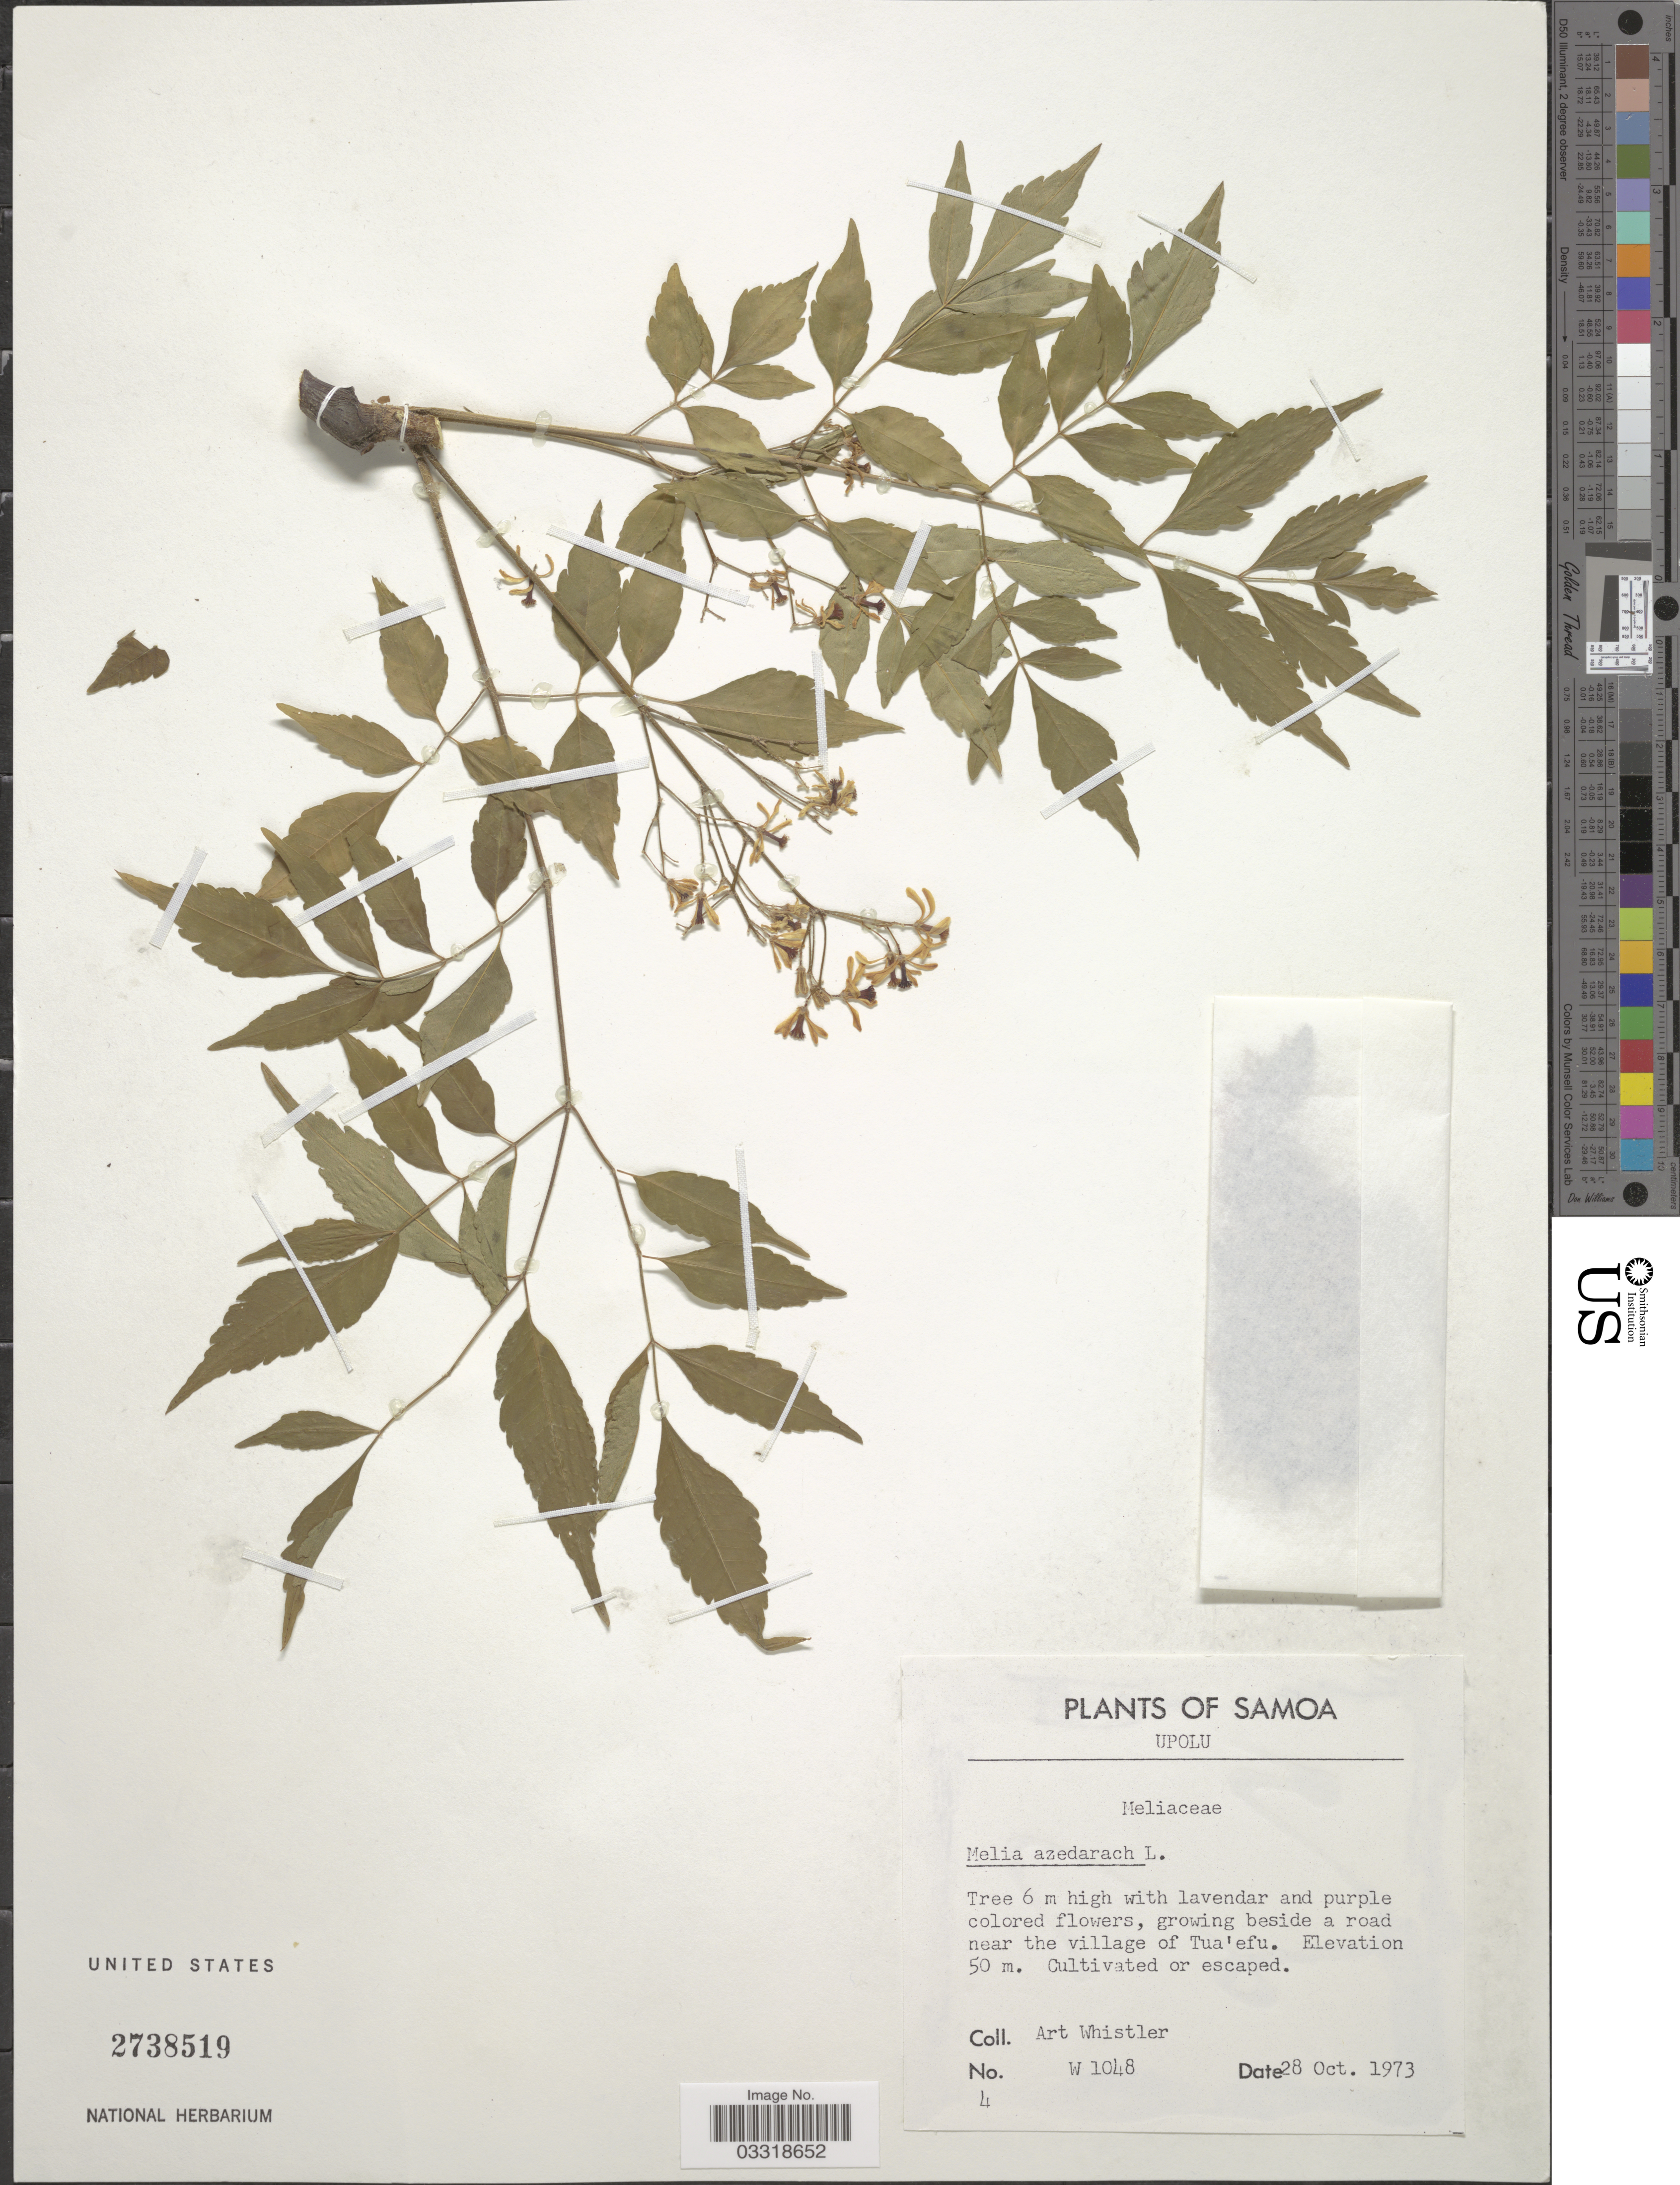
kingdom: Plantae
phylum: Tracheophyta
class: Magnoliopsida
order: Sapindales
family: Meliaceae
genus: Melia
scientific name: Melia azedarach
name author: L.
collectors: A. Whistler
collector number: W 1048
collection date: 1973-10-28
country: Samoa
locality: Upolu. Beside a road near the village of Tua'efu.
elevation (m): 50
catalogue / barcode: US 2738519